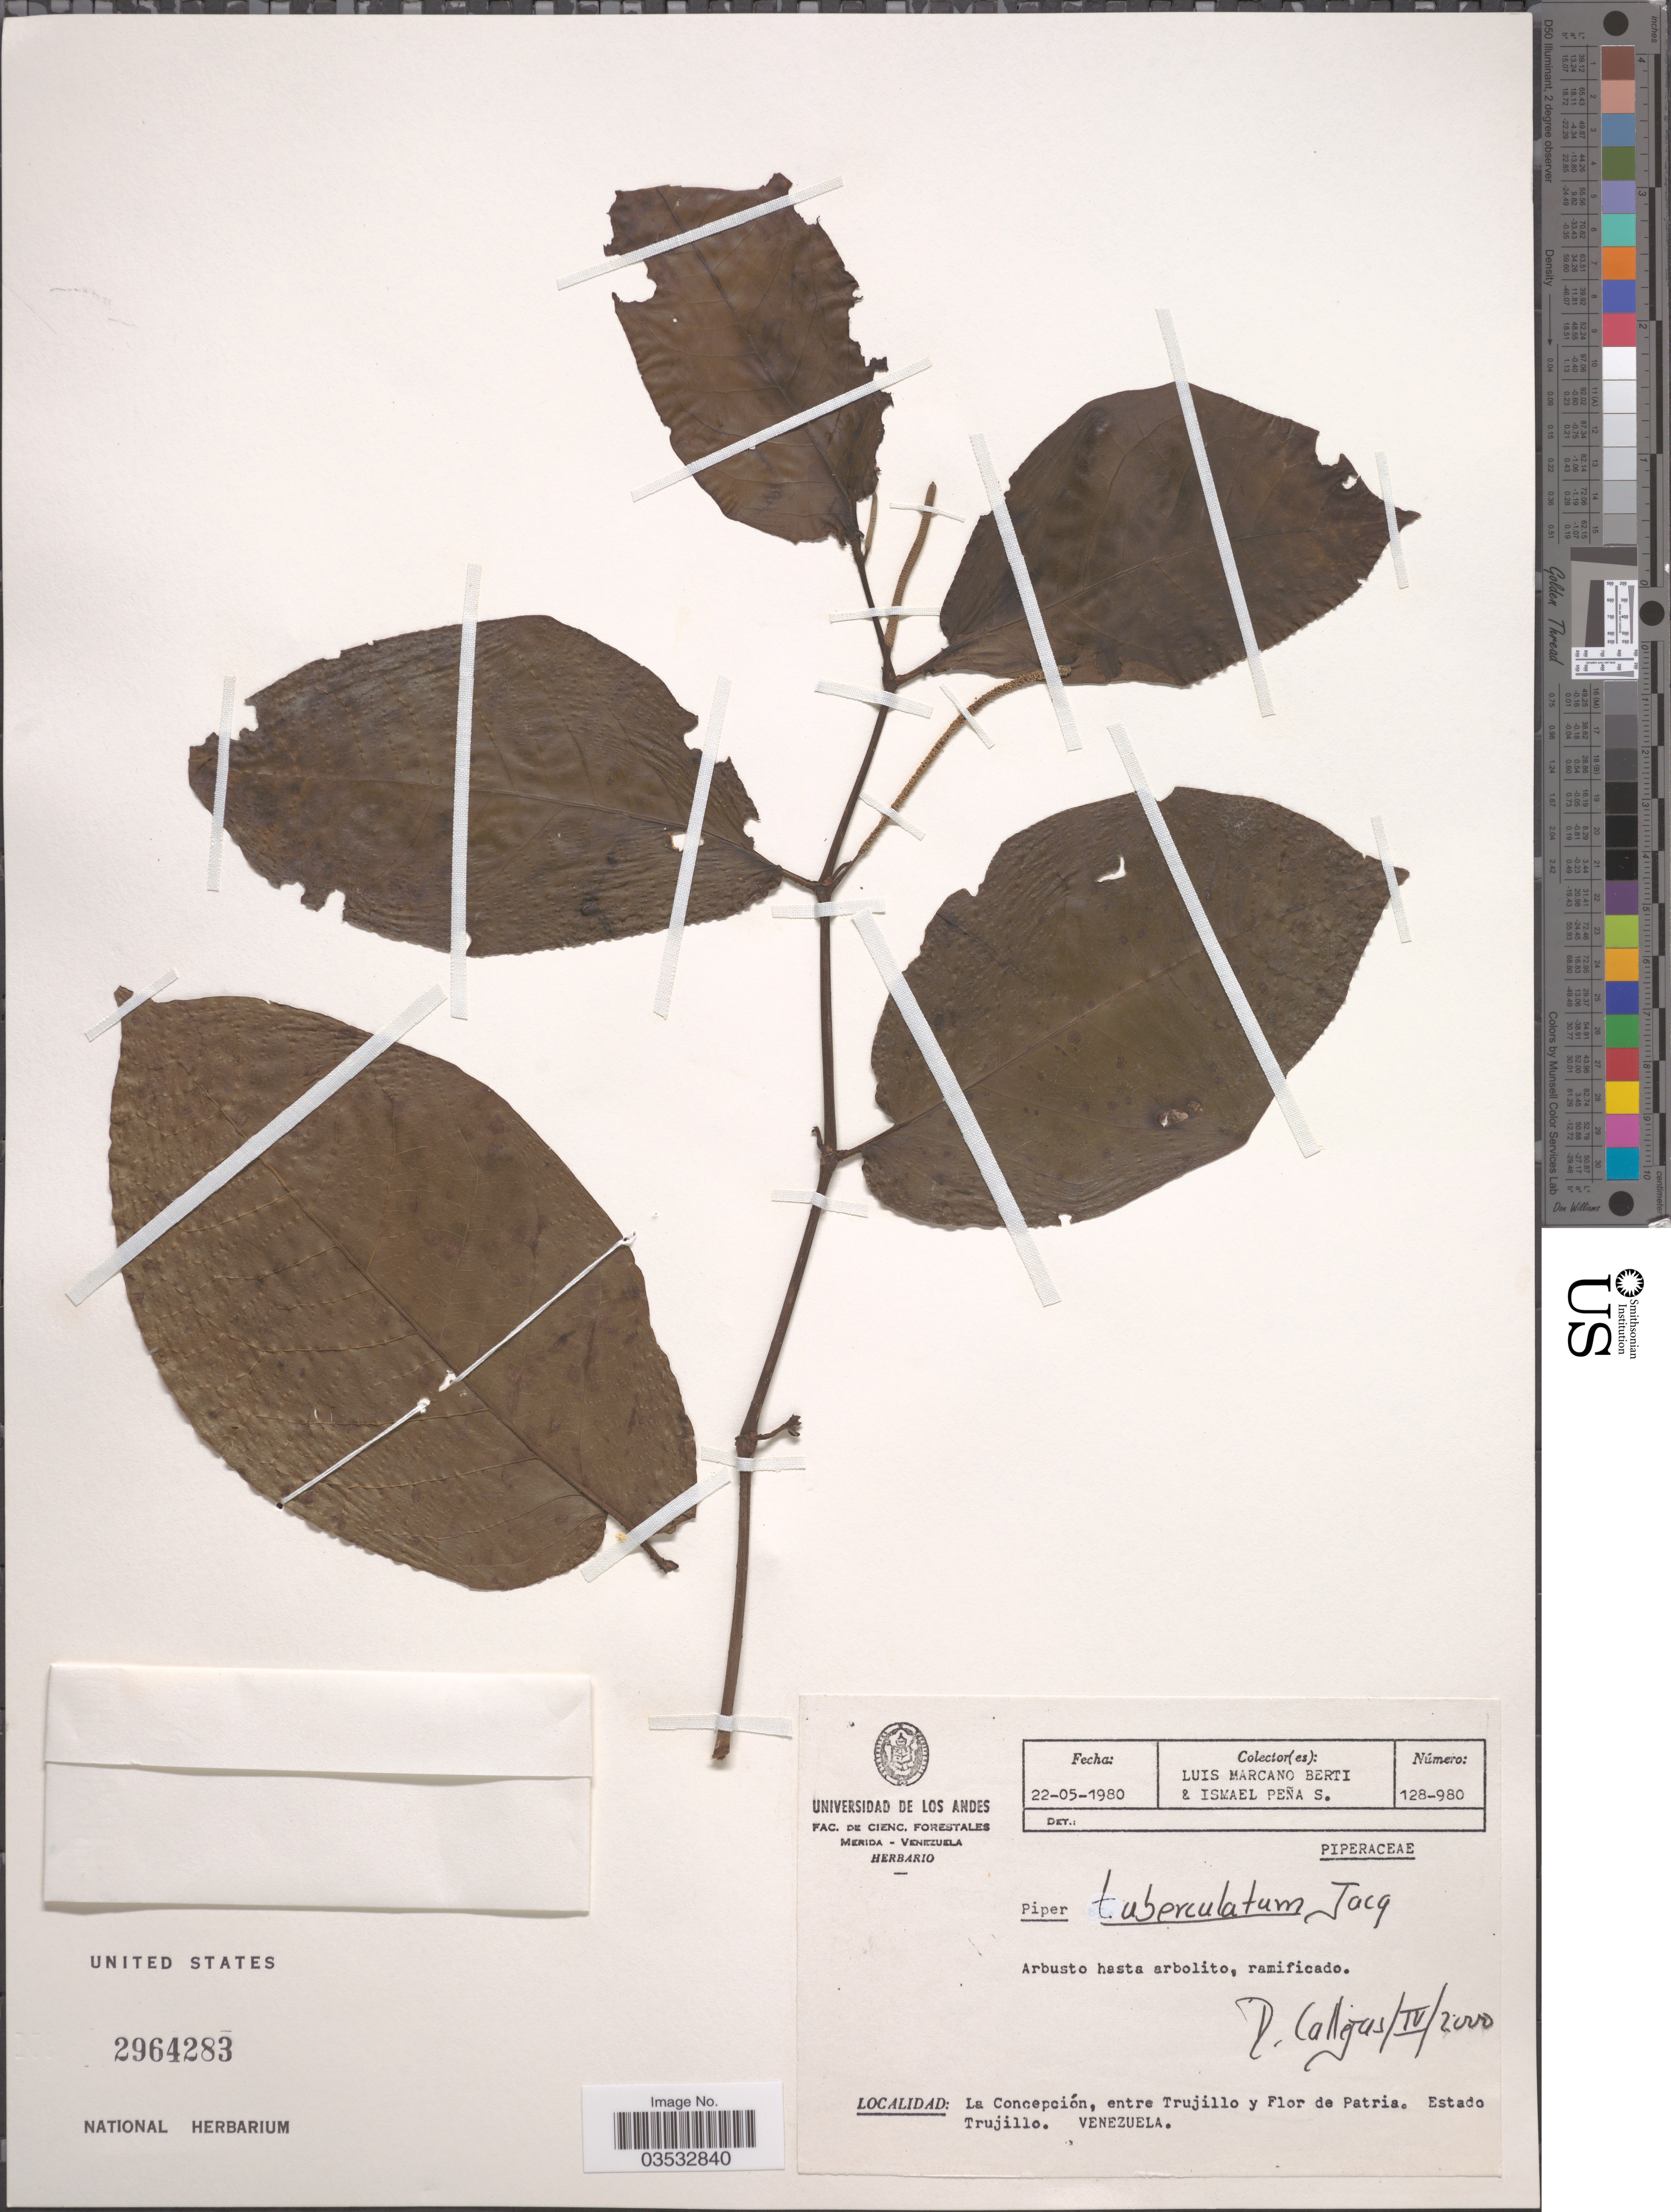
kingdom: Plantae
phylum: Tracheophyta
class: Magnoliopsida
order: Piperales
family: Piperaceae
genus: Piper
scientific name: Piper tuberculatum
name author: Jacq.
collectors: L. Marcano-Berti & I. Peña S.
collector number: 128-980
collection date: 1980-05-22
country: Venezuela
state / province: Trujillo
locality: La Concepción, entre Trujíllo y Flor de Patria.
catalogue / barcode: US 2964283